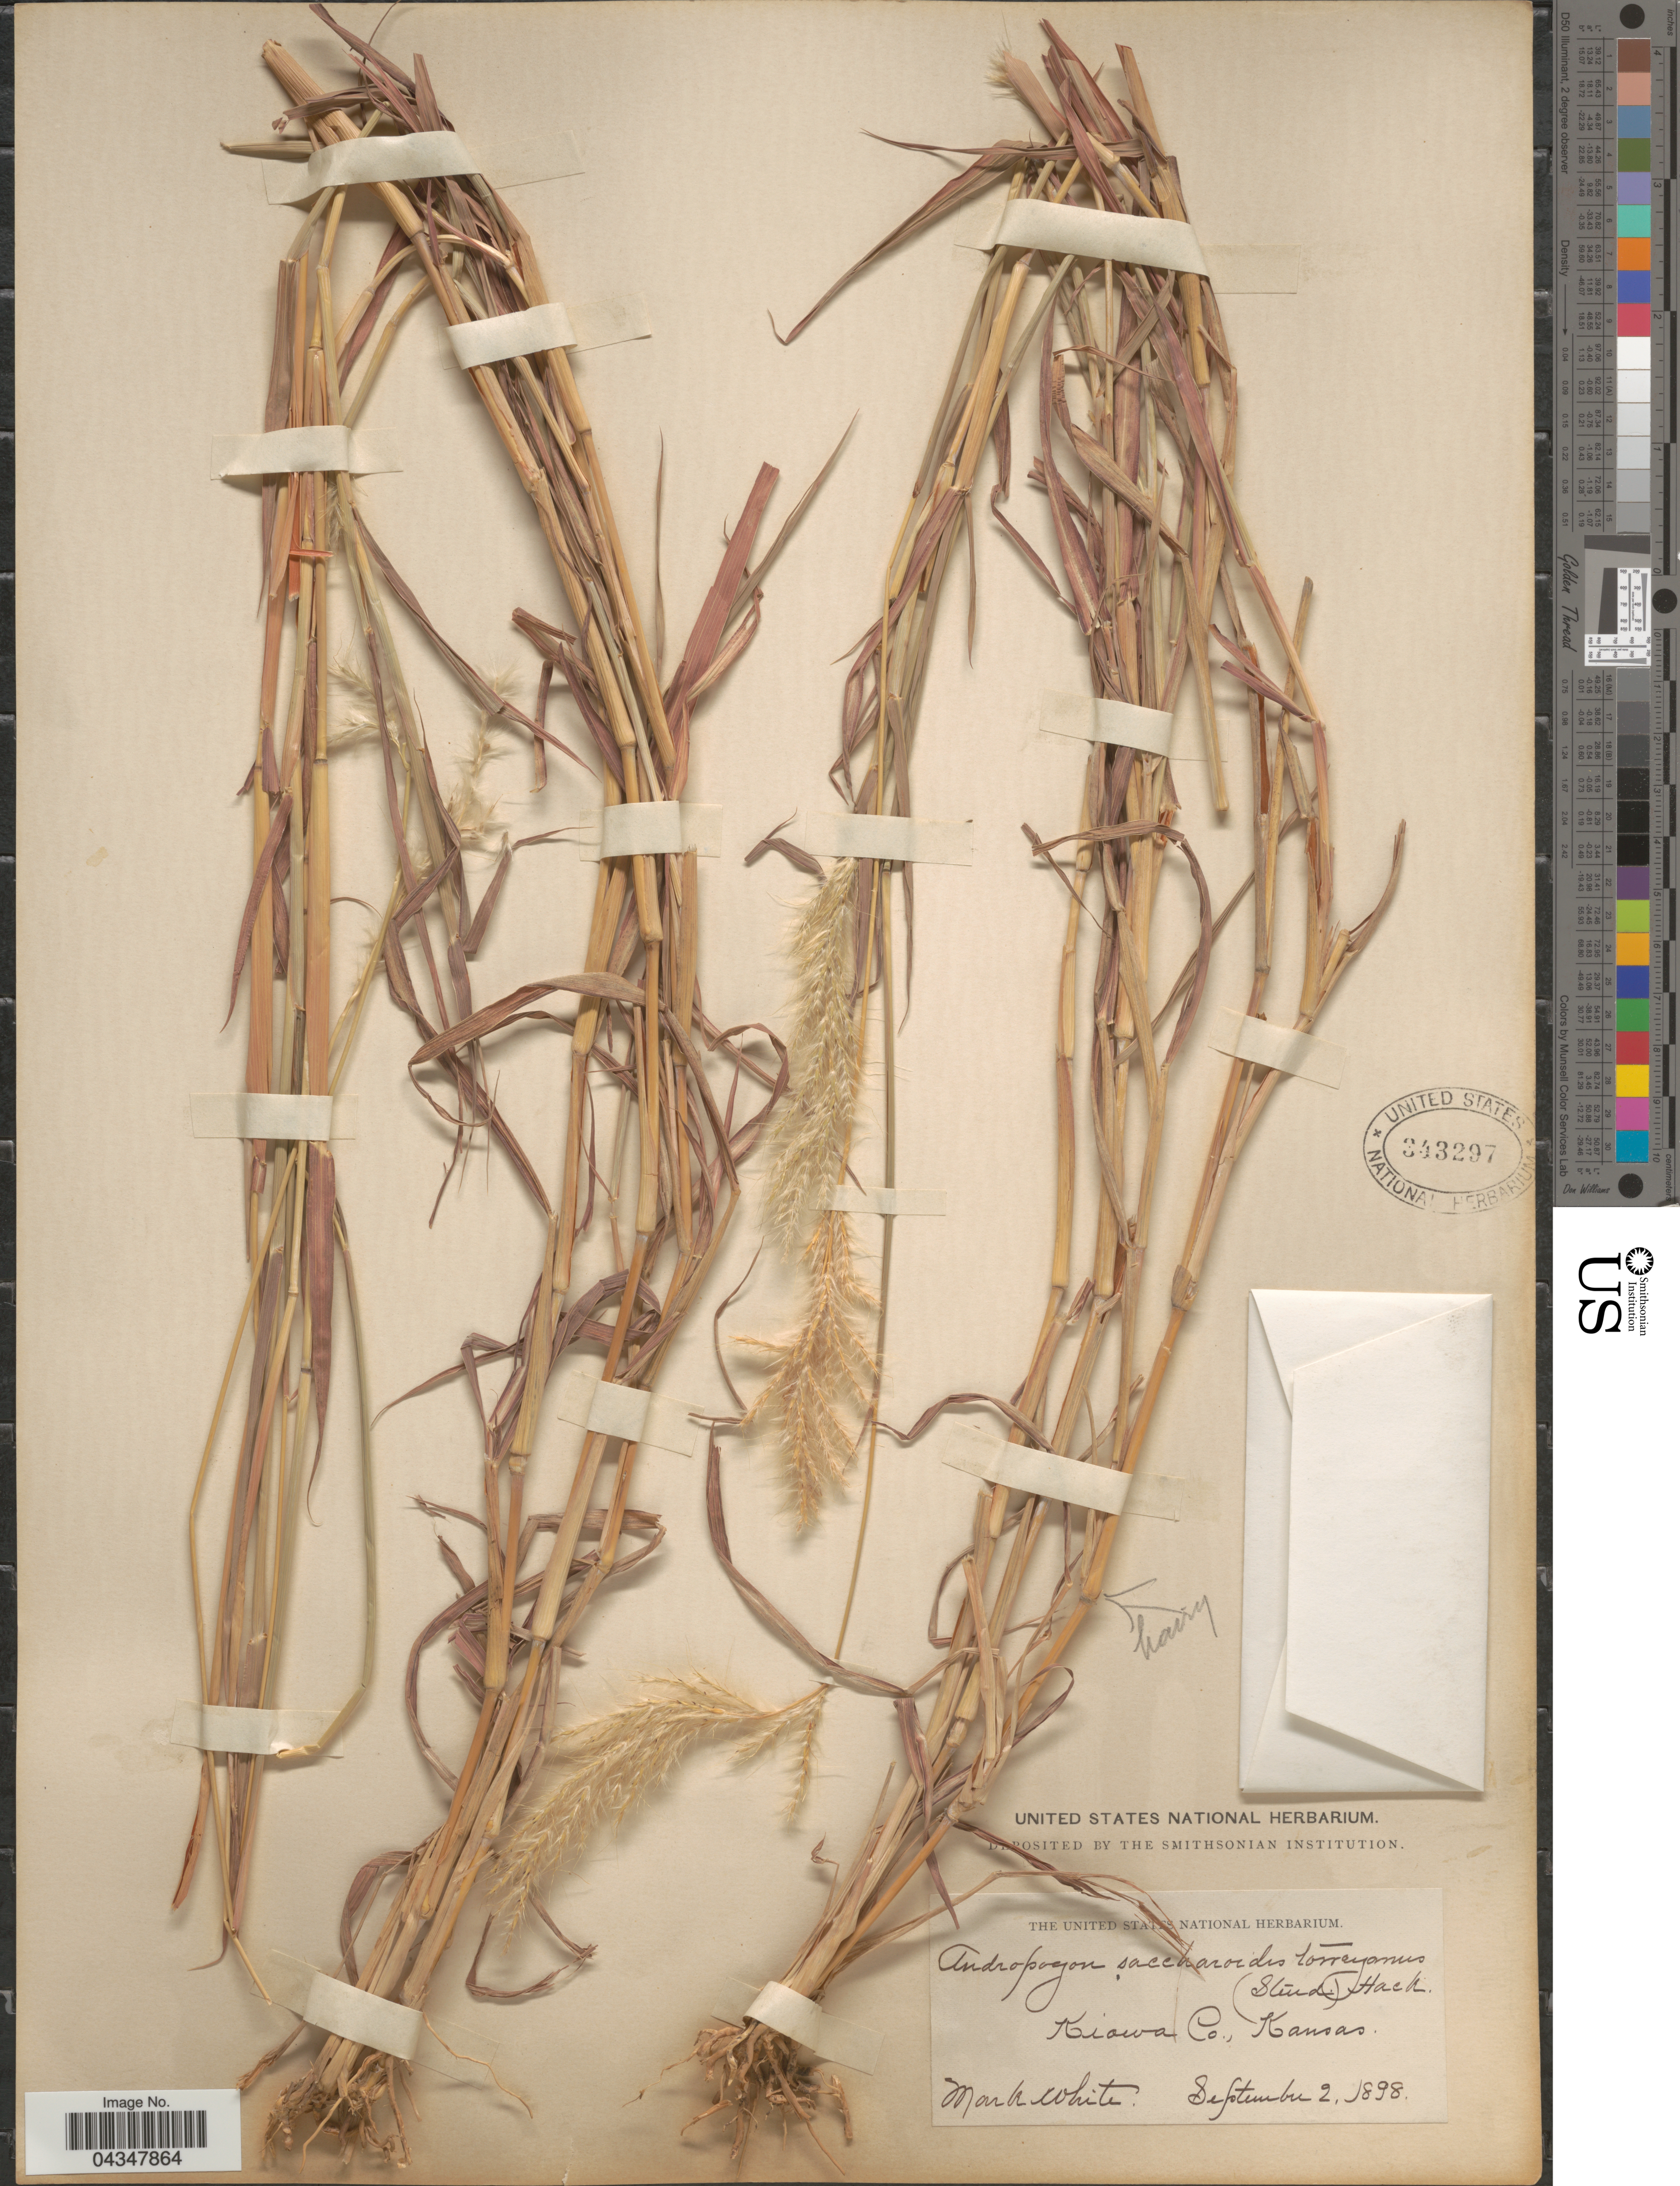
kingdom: Plantae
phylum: Tracheophyta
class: Liliopsida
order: Poales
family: Poaceae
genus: Bothriochloa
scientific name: Bothriochloa saccharoides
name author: (Sw.) Rydb.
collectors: M. White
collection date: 1898-09-02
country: United States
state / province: Kansas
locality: Kiowa Co.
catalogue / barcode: US 343297